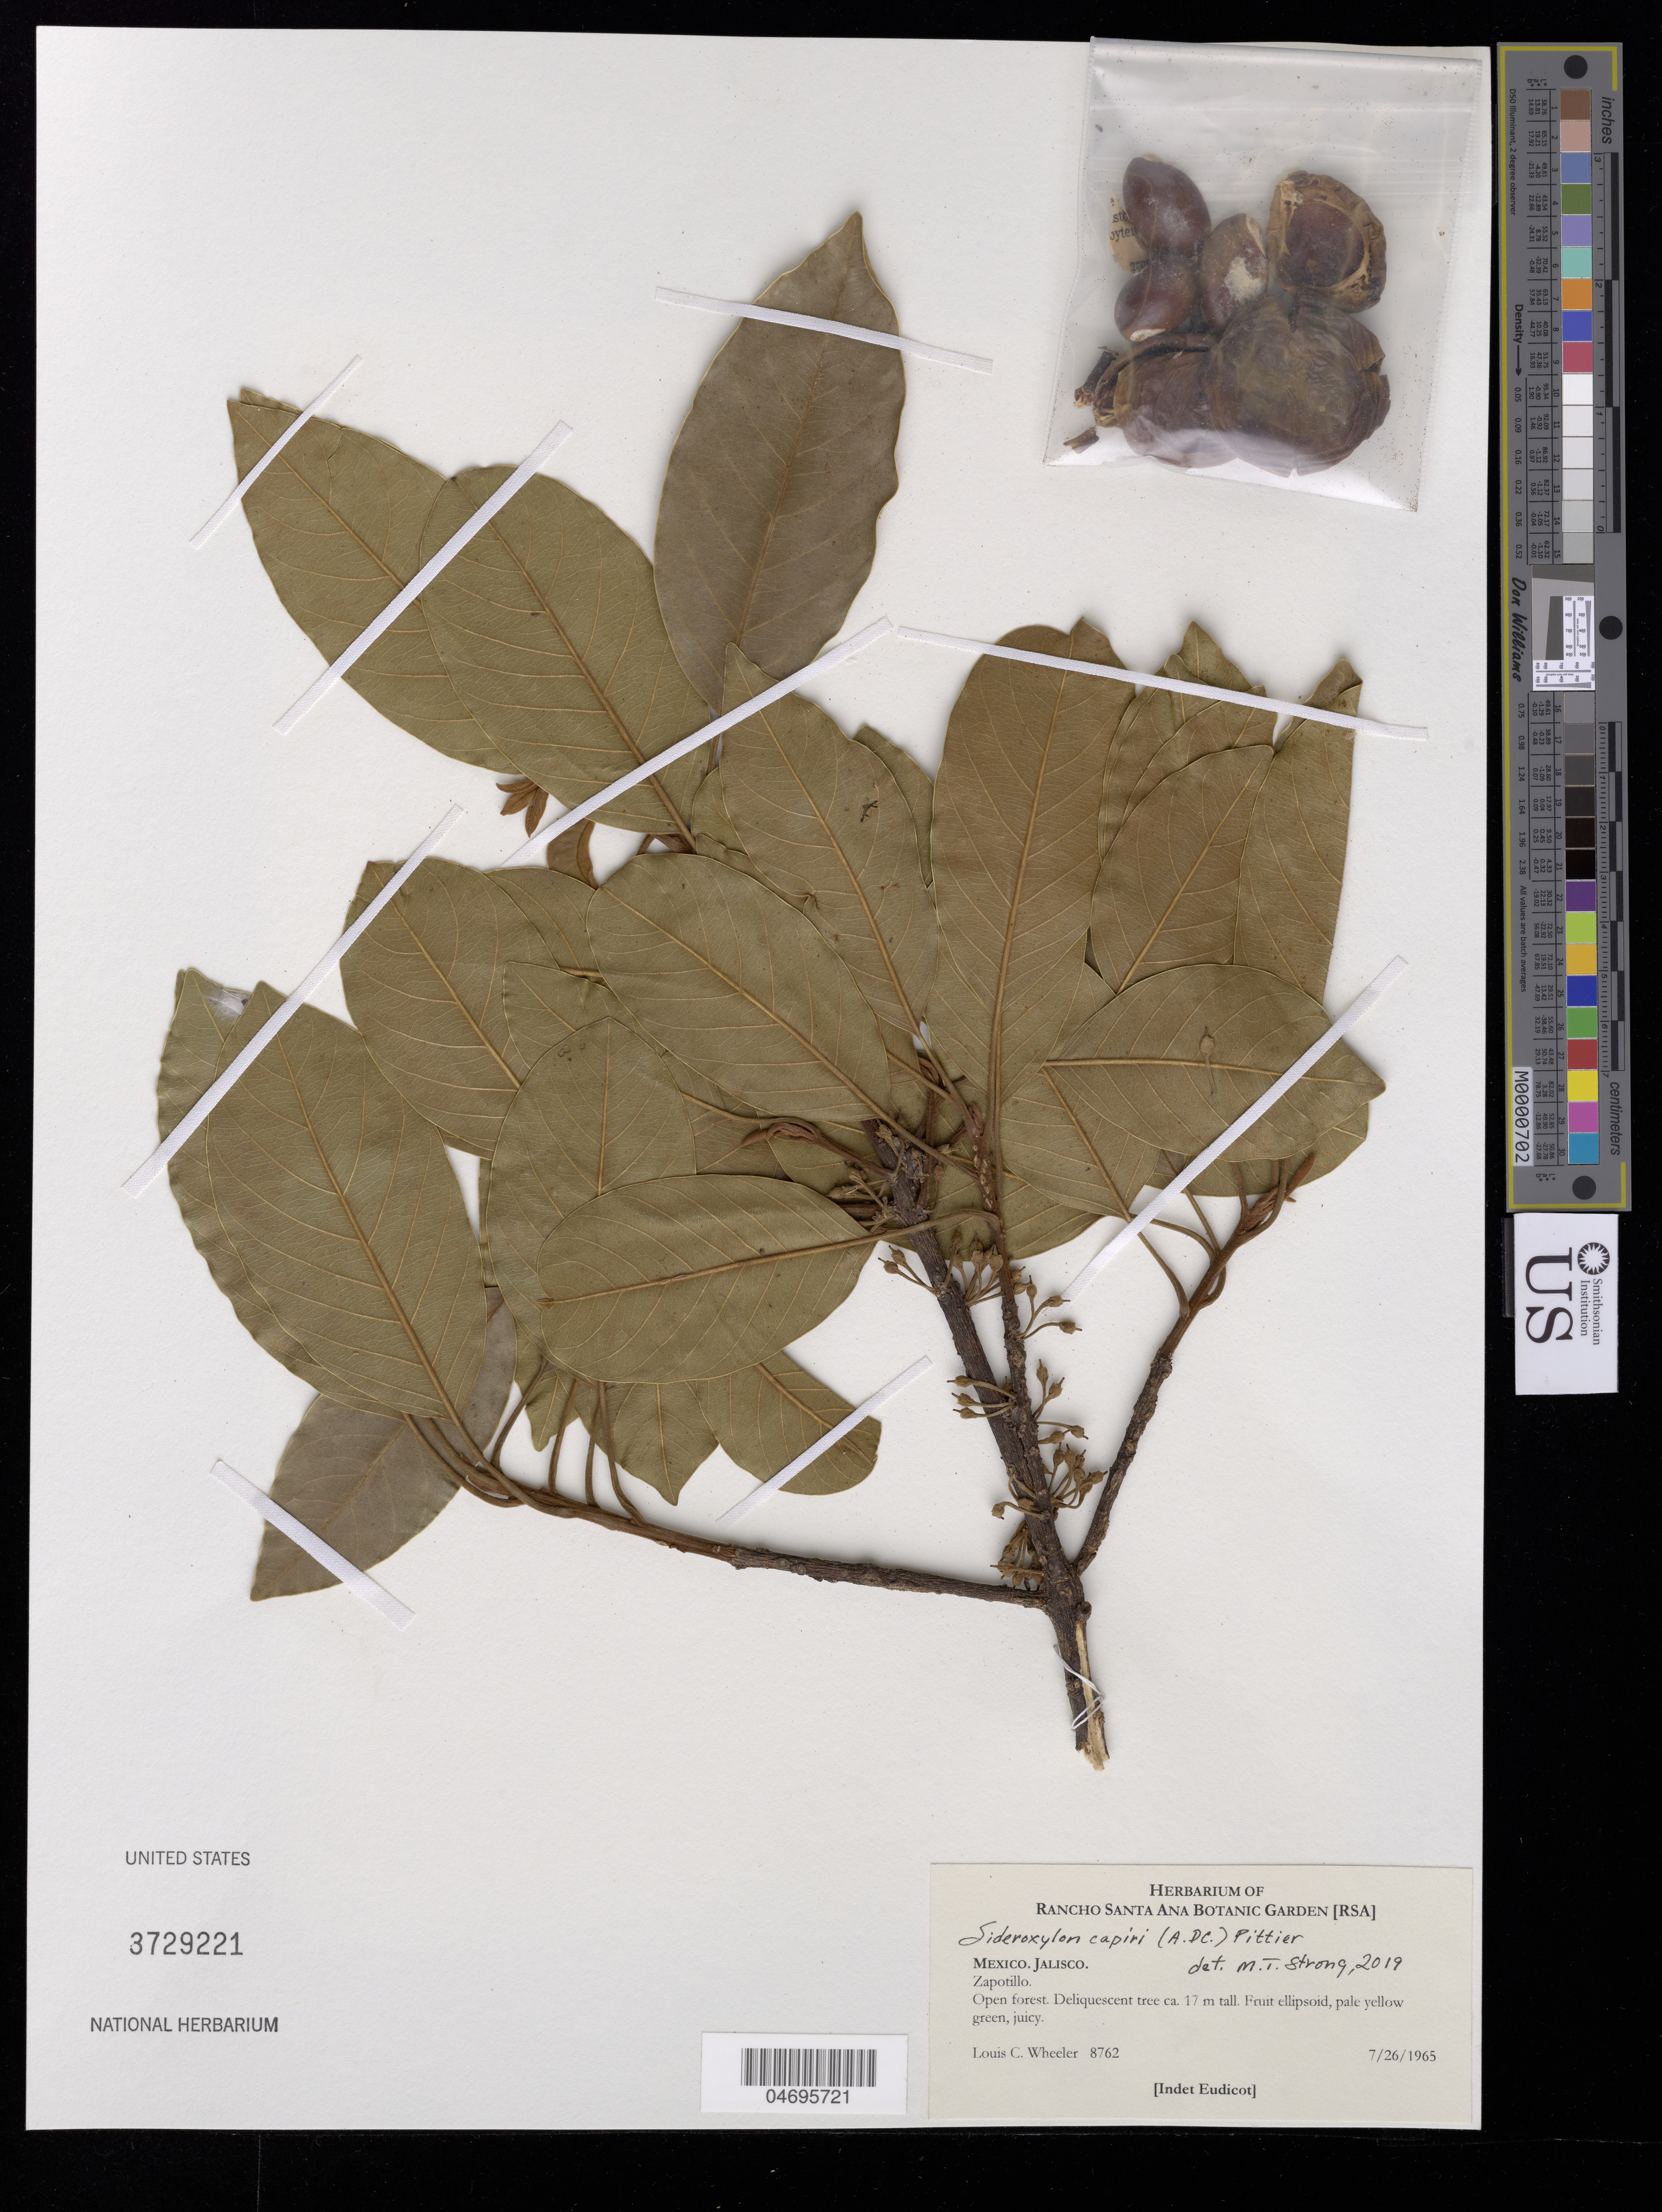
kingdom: Plantae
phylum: Tracheophyta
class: Magnoliopsida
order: Ericales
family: Sapotaceae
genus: Sideroxylon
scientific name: Sideroxylon capiri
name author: (A. DC.) Pittier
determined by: Strong, Mark T., (BOT), Smithsonian Institution - National Museum of Natural History (UNITED STATES)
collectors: L. C. Wheeler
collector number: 8762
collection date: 1965-07-26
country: Mexico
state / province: Jalisco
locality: Zapotillo.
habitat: Open forest. Deliquescent tree ca. 17 m. tall.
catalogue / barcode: US 3729221